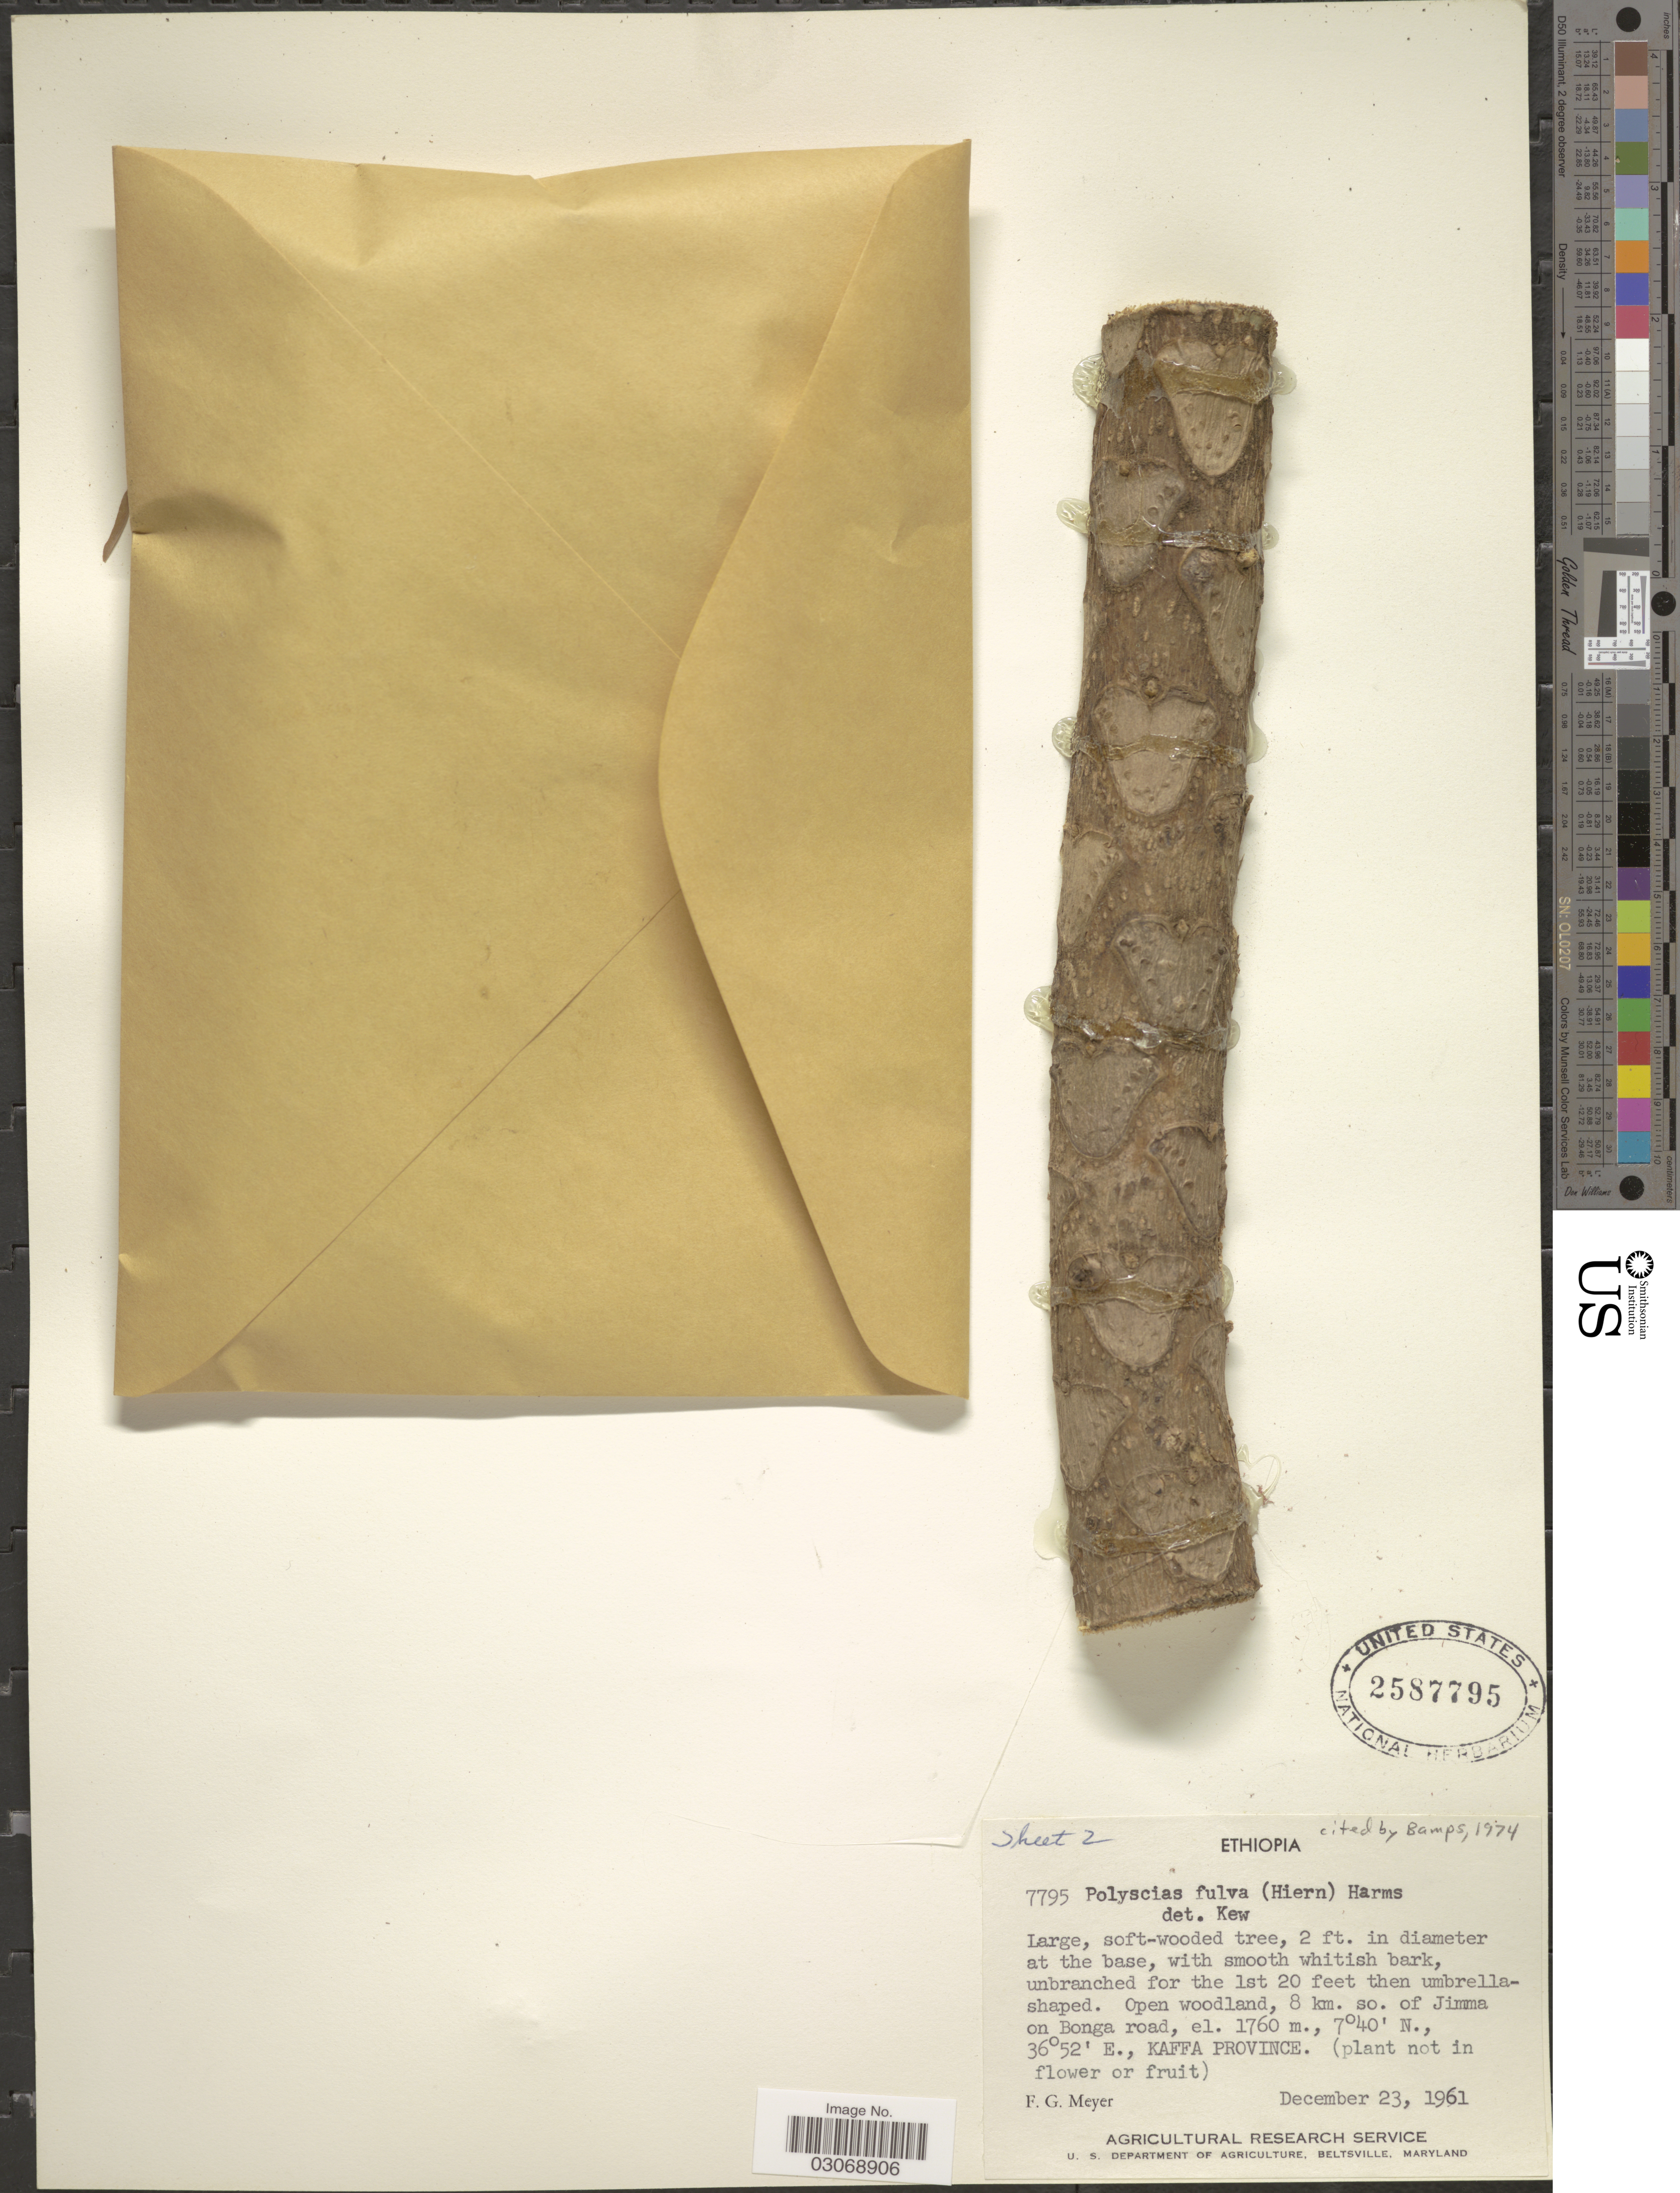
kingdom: Plantae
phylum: Tracheophyta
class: Magnoliopsida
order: Apiales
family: Araliaceae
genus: Polyscias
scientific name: Polyscias fulva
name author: (Hiern) Harms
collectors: F. G. Meyer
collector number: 7795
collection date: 1961-12-23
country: Ethiopia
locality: Open woodland, 8 km. so. of Jimma on Bonga road. Kaffa Province.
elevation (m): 1760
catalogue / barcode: US 2587795